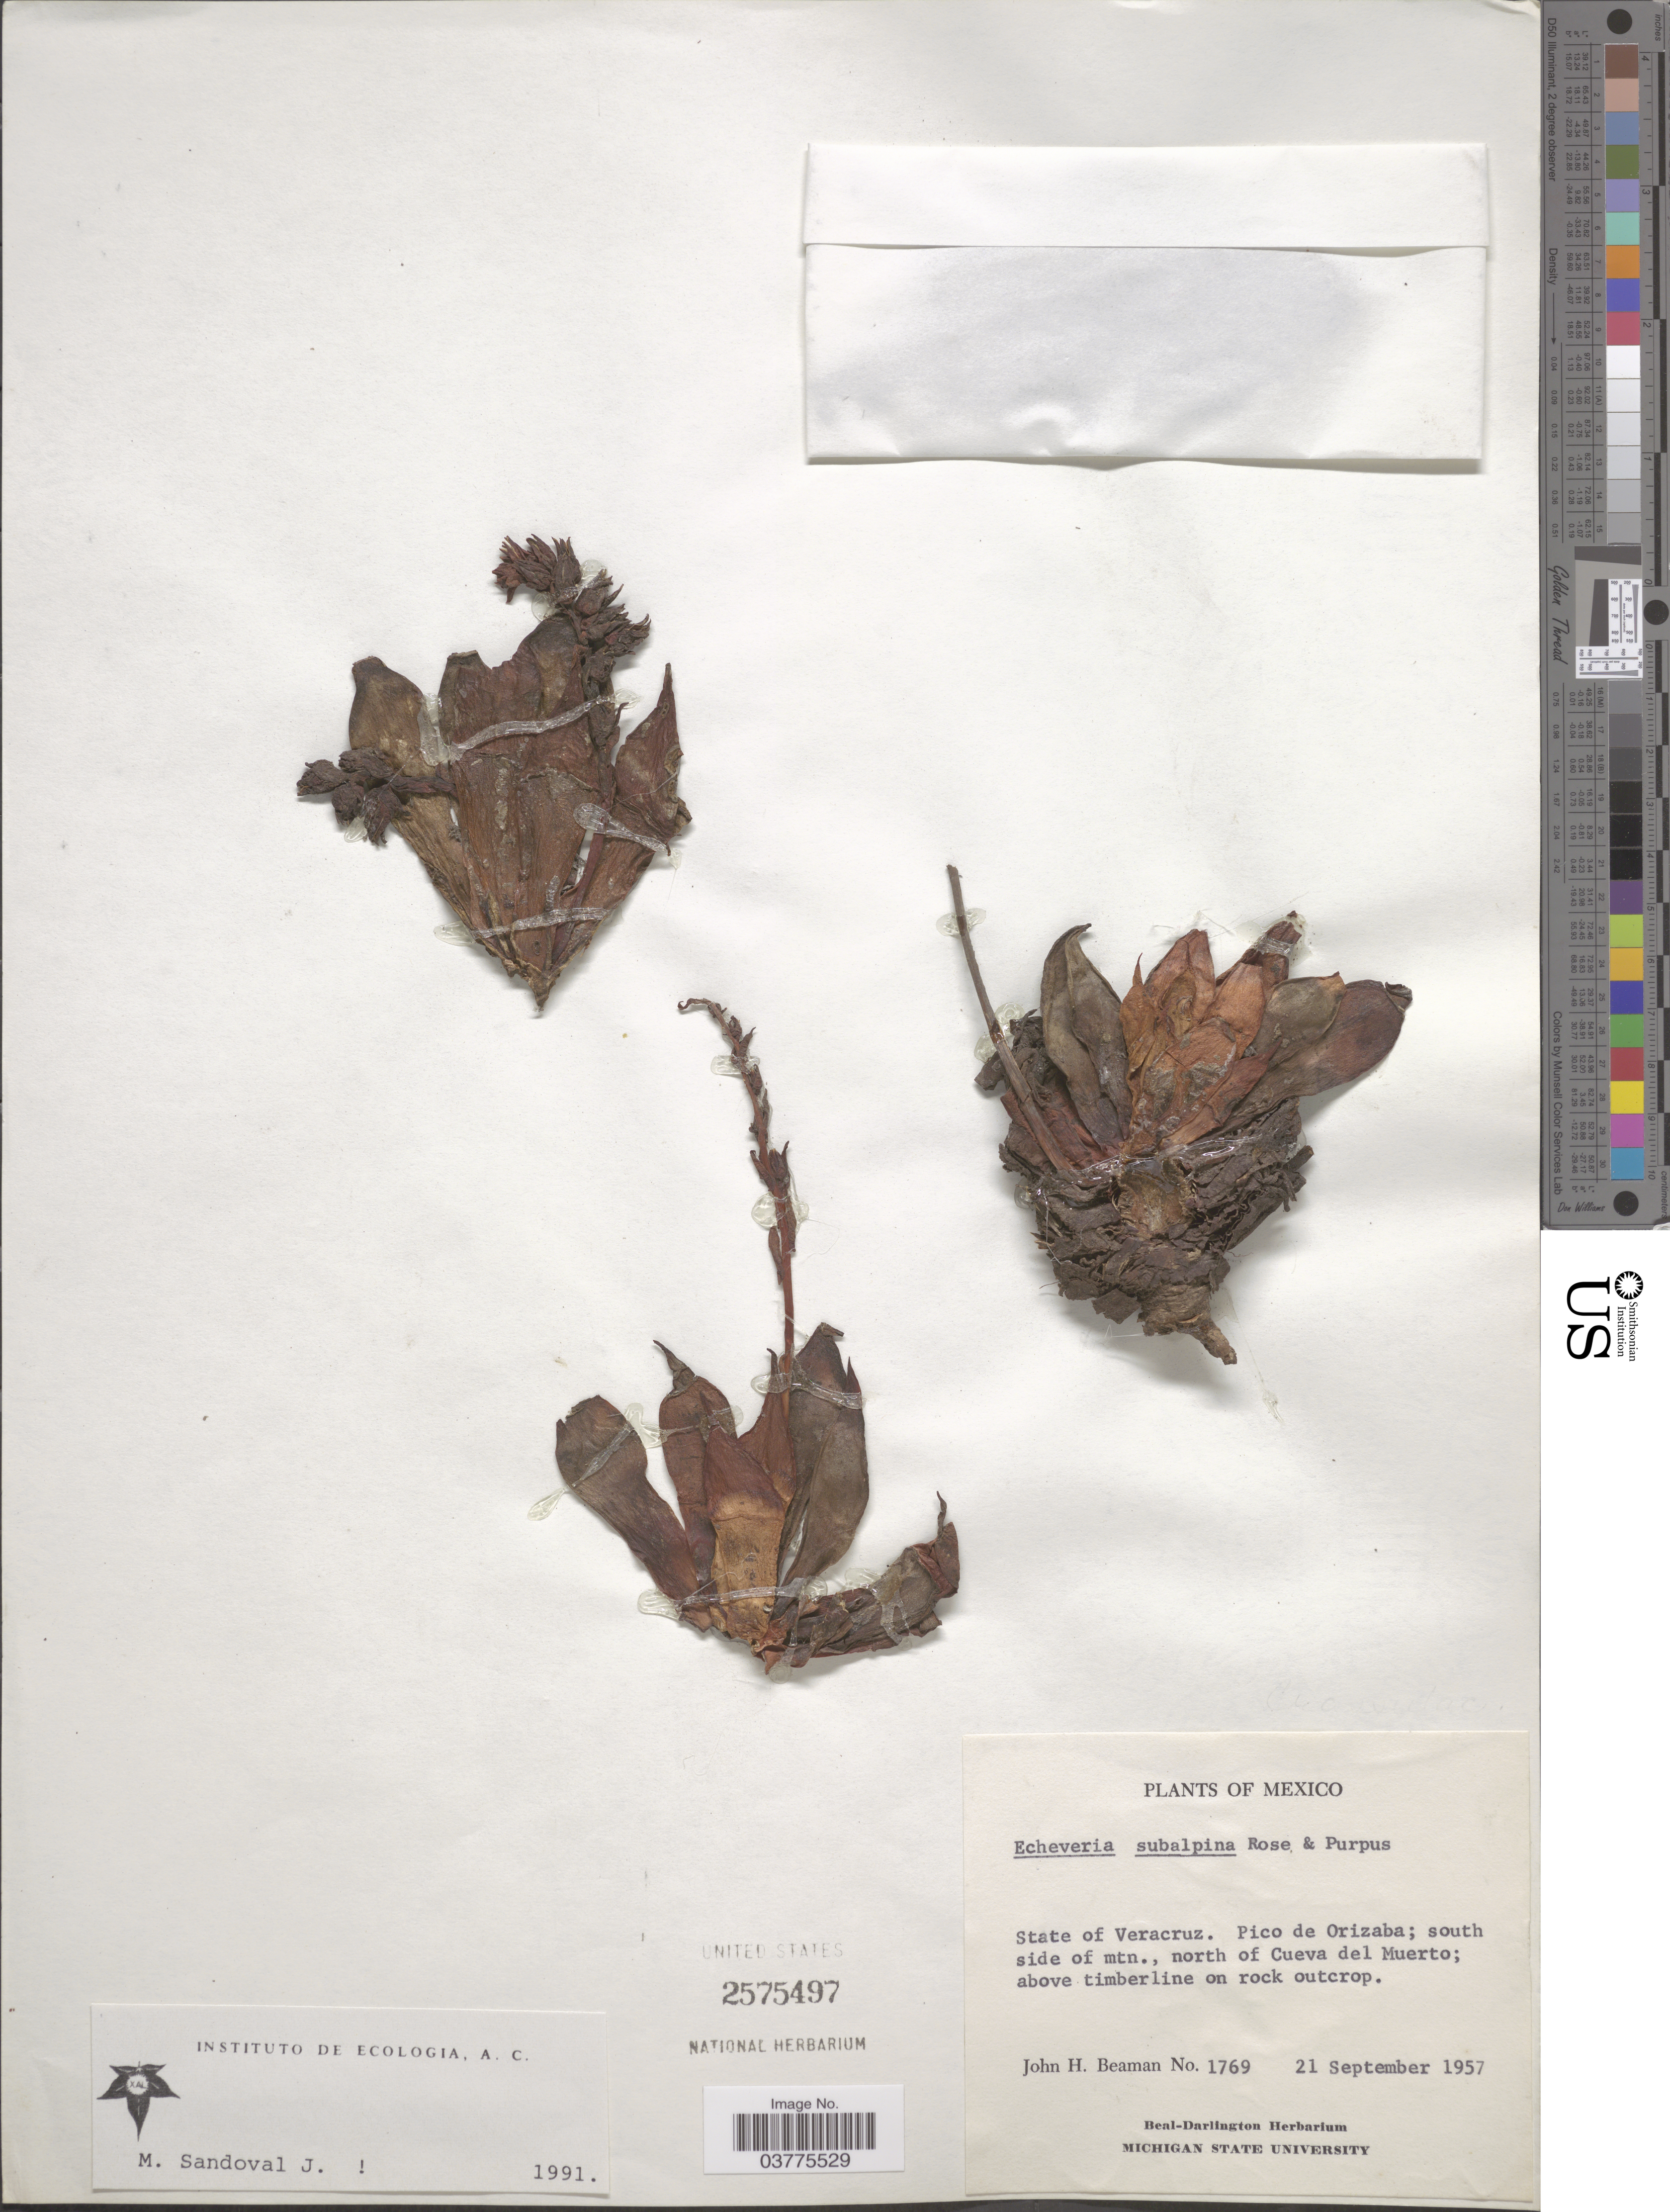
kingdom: Plantae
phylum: Tracheophyta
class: Magnoliopsida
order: Saxifragales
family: Crassulaceae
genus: Echeveria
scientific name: Echeveria subalpina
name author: Rose & Purpus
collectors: J. H. Beaman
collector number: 1769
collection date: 1957-09-21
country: Mexico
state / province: Veracruz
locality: State of Veracruz. Pico de Orizaba; south side of mtn., north of Cueva del Muerto; above timberline on rock outcrop.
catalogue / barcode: US 2575497